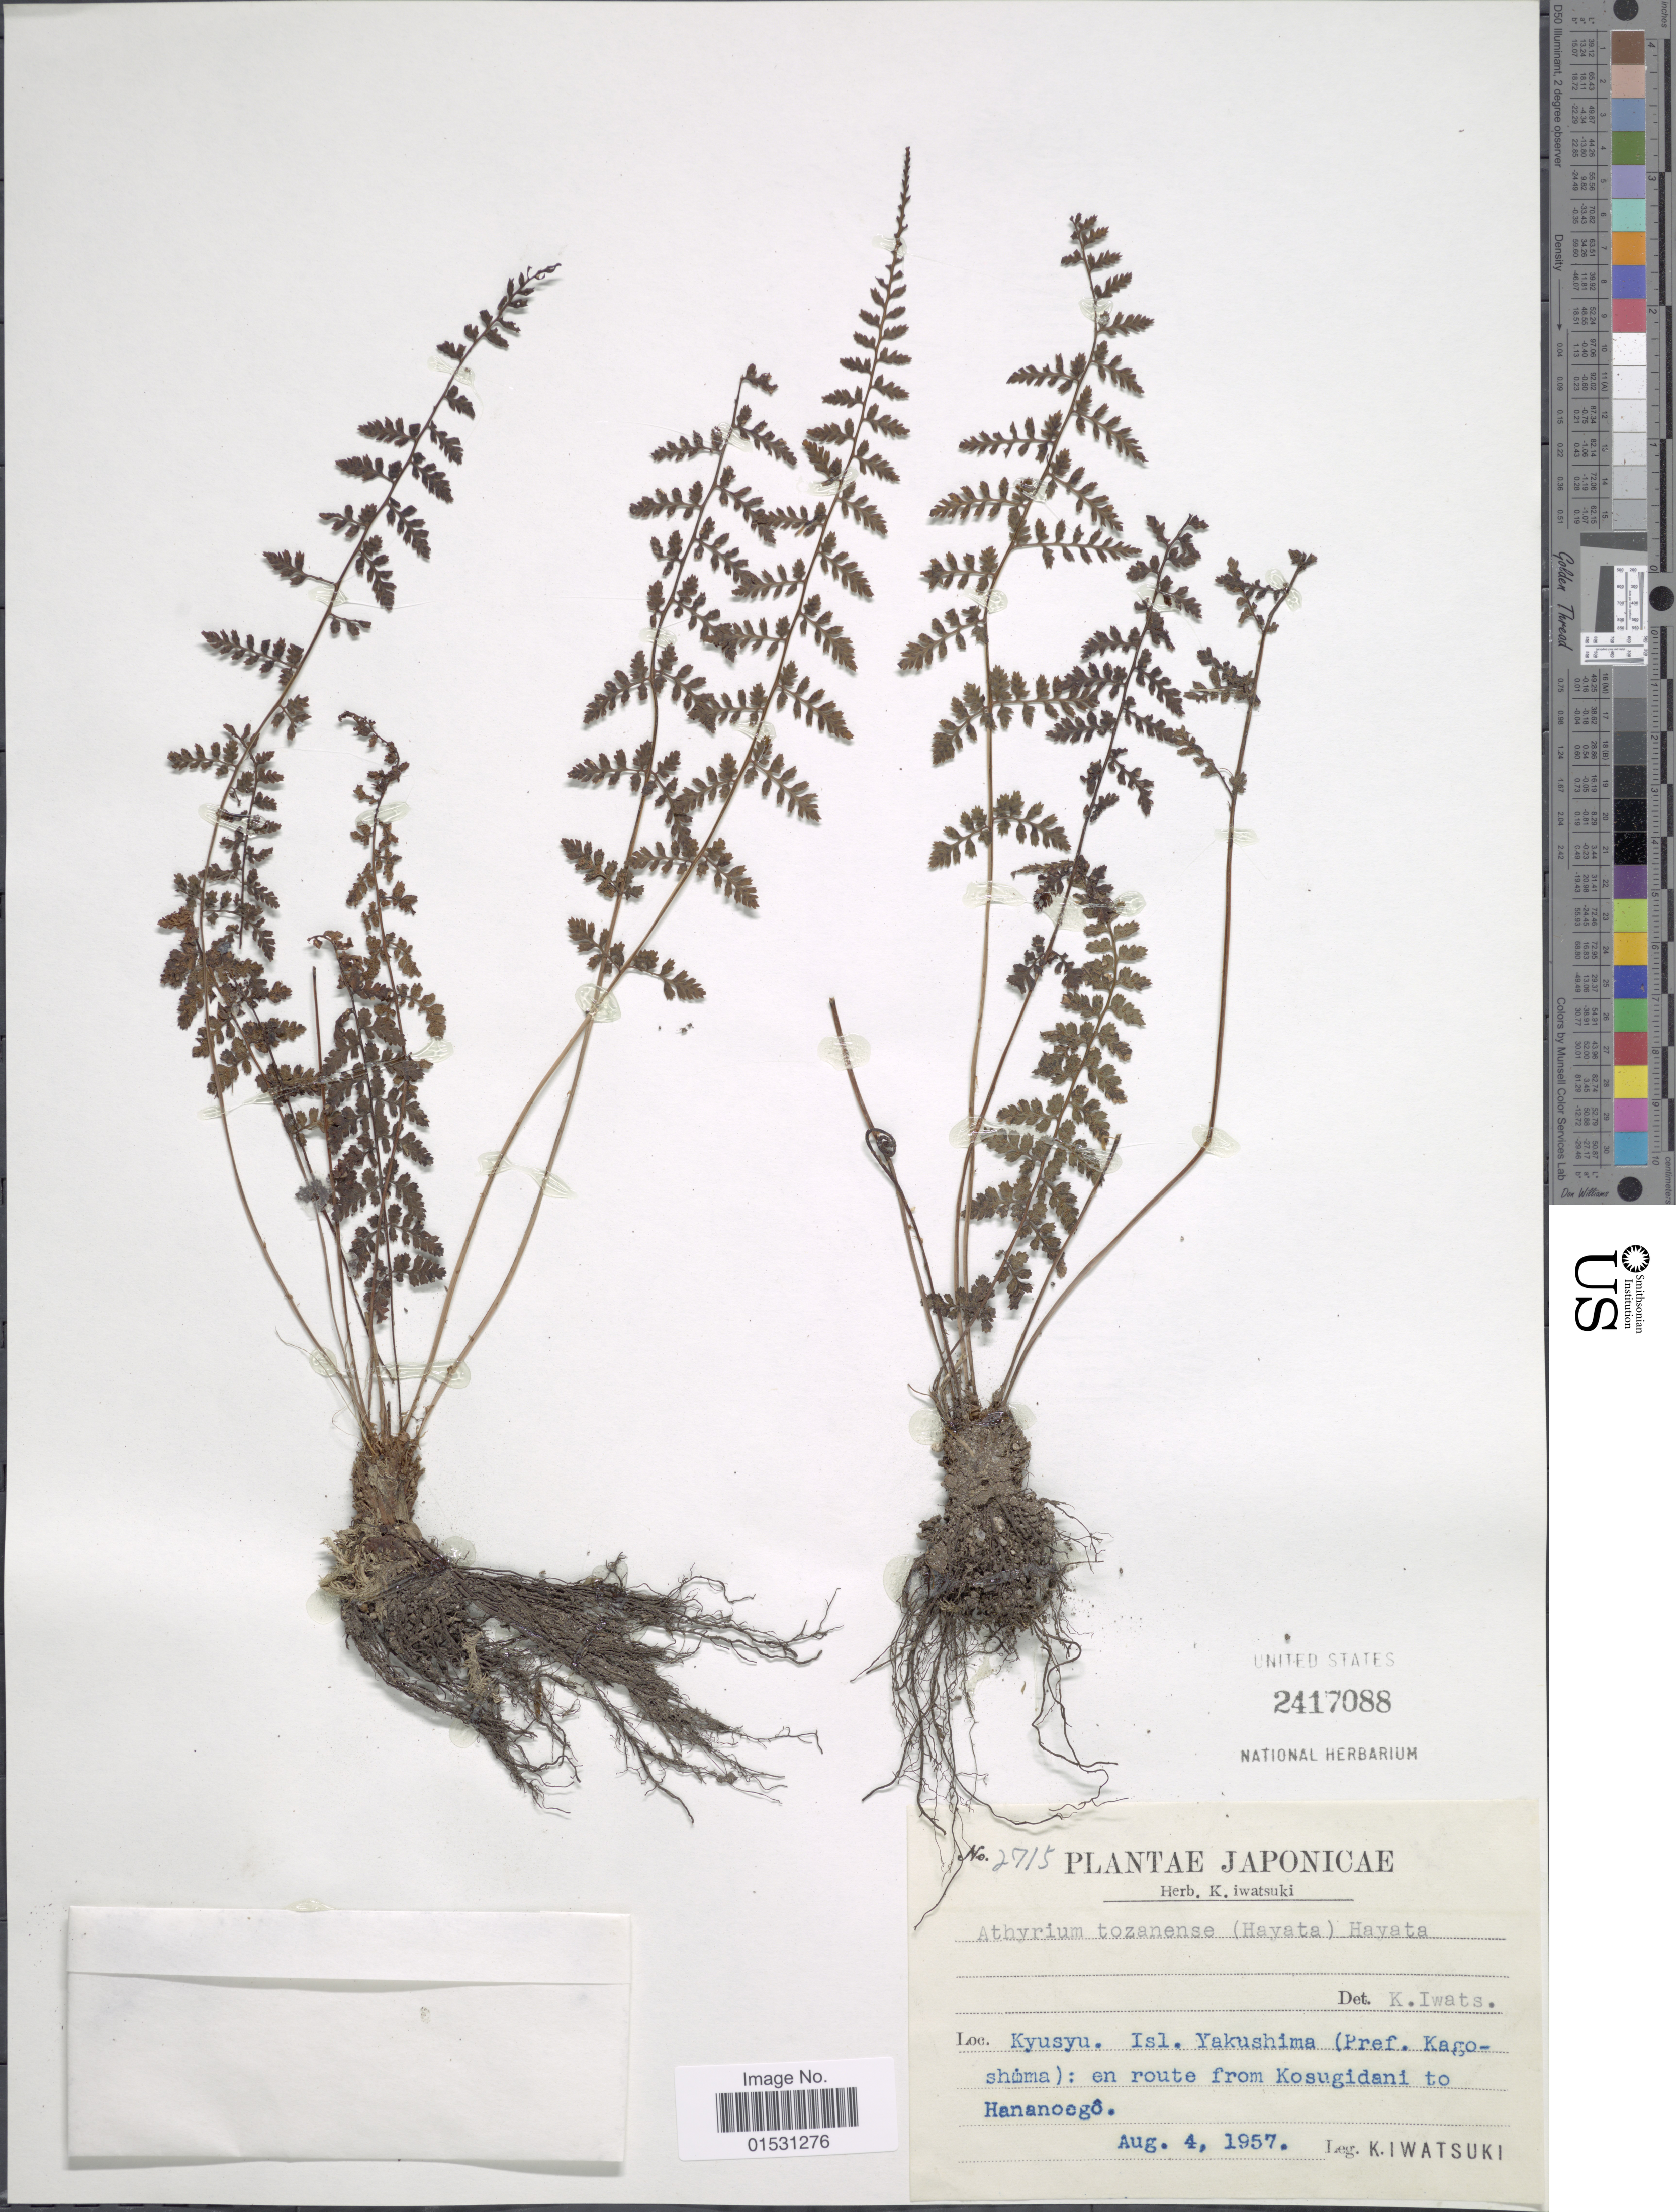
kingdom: Plantae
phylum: Tracheophyta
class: Polypodiopsida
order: Polypodiales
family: Athyriaceae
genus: Athyrium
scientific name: Athyrium tozanense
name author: (Hayata) Hayata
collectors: K. Iwatsuki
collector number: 2715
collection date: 1957-08-04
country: Japan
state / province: Kagosima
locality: Japonicae. Kyusyu. Isl. Yakushima (Pref. Kagoshima): en route from Kosugidani to Hananoego.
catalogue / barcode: US 2417088